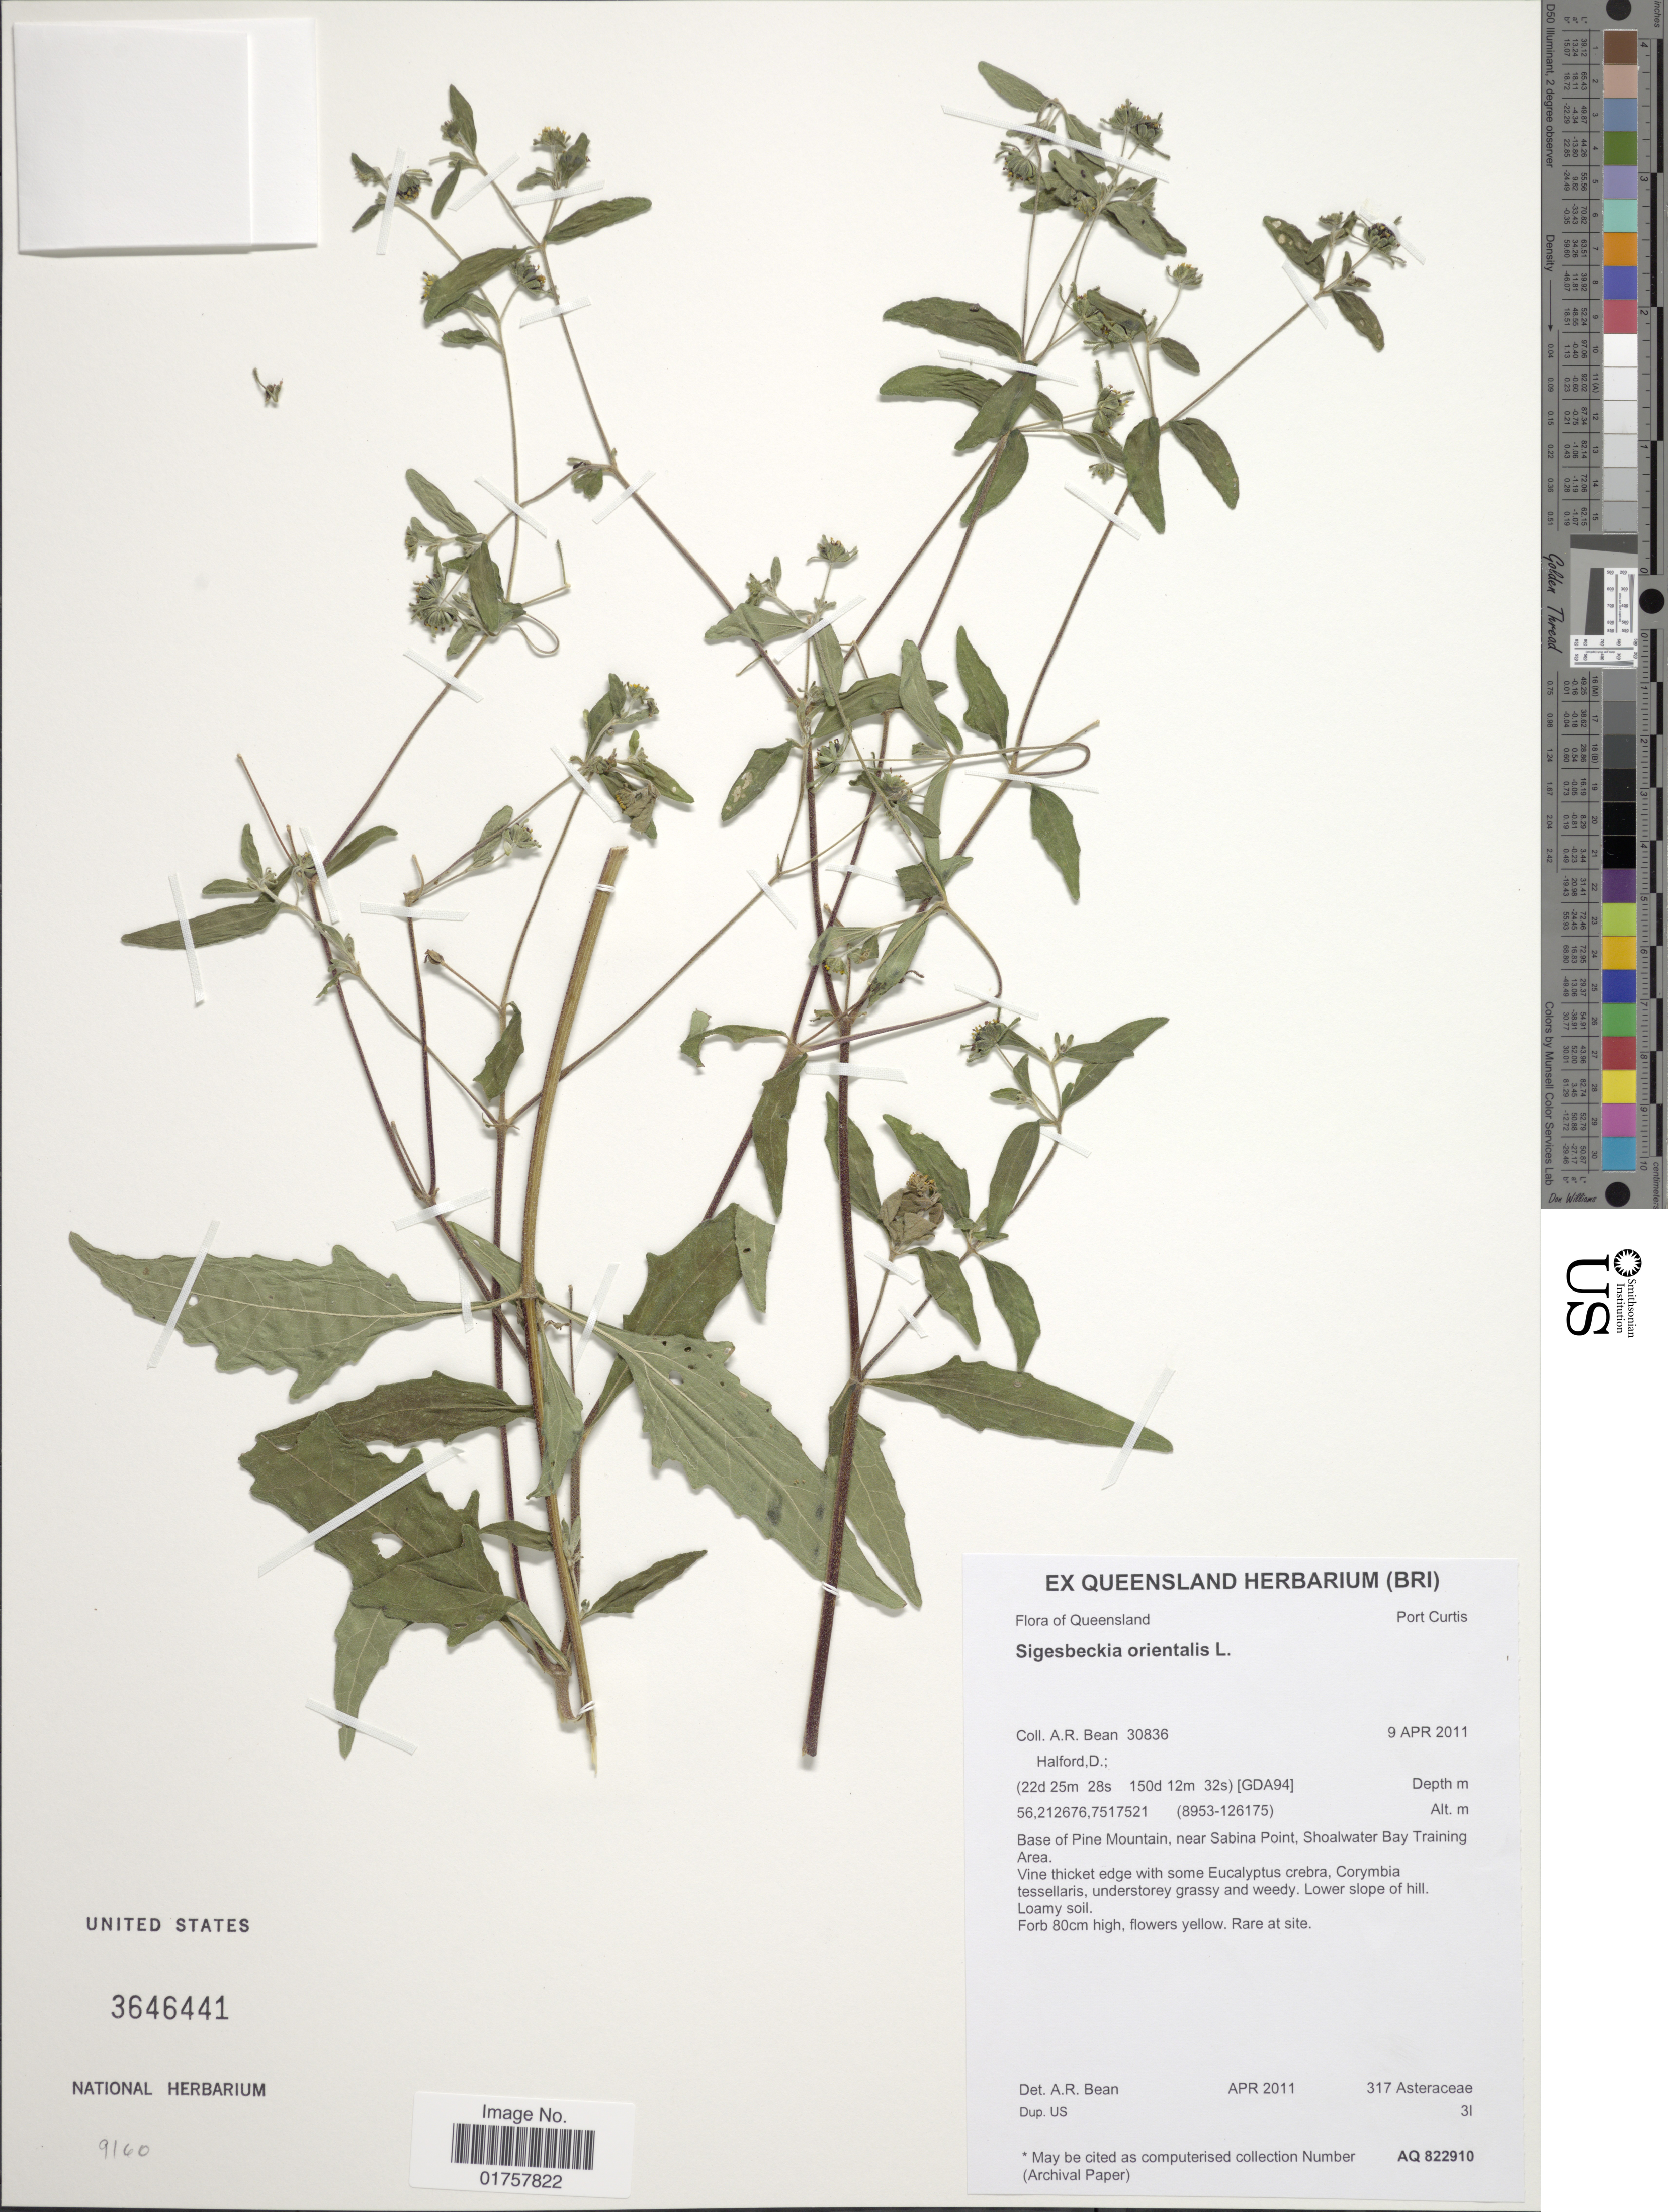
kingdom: Plantae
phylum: Tracheophyta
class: Magnoliopsida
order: Asterales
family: Asteraceae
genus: Sigesbeckia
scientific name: Sigesbeckia orientalis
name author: L.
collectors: A. R. Bean & D. A. Halford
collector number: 30836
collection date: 2011-04-09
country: Australia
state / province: Queensland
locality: Port Curtis, Base of Pine Mountain, near Sabina Point, Shoalwater Bay Training Area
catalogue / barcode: US 3646441